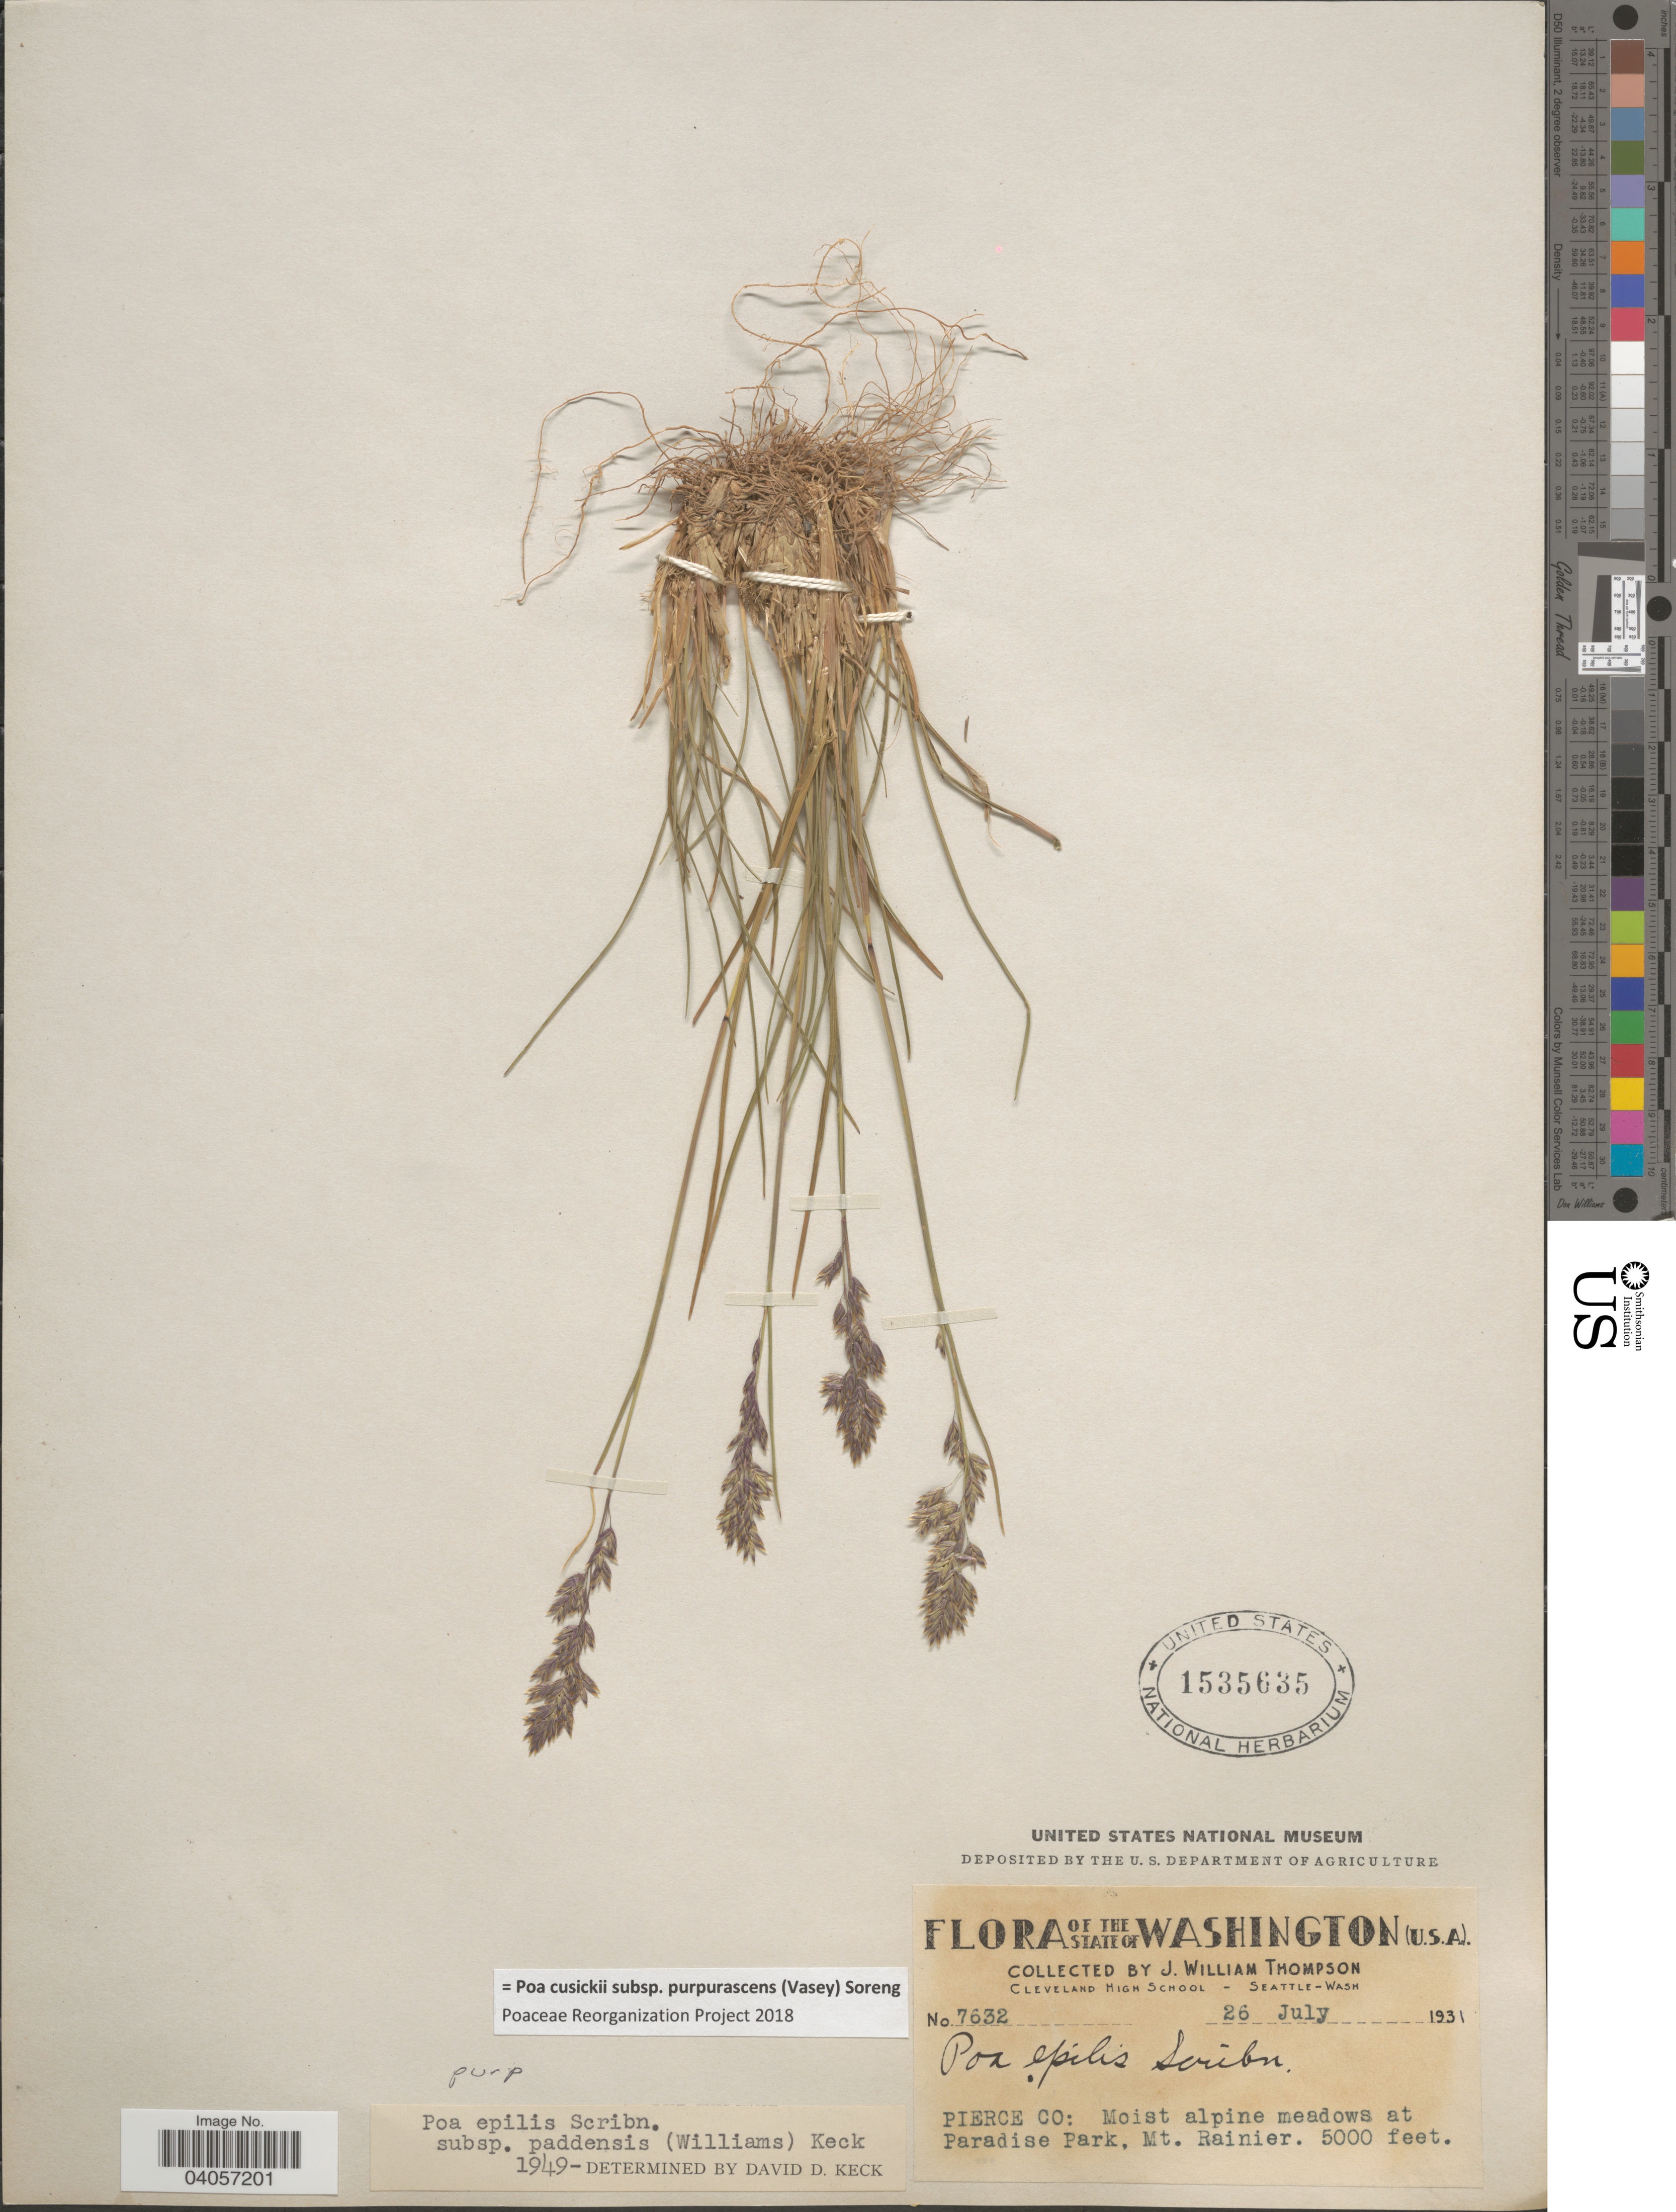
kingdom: Plantae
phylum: Tracheophyta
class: Liliopsida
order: Poales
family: Poaceae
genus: Poa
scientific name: Poa cusickii subsp. purpurascens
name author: (Vasey) Soreng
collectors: J. W. Thompson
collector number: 7632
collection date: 1931-07-26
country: United States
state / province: Washington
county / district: Pierce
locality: Pierce Co: Moist alpine meadows at Paradise Park, Mt. Rainier.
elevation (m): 1524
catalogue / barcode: US 1535635